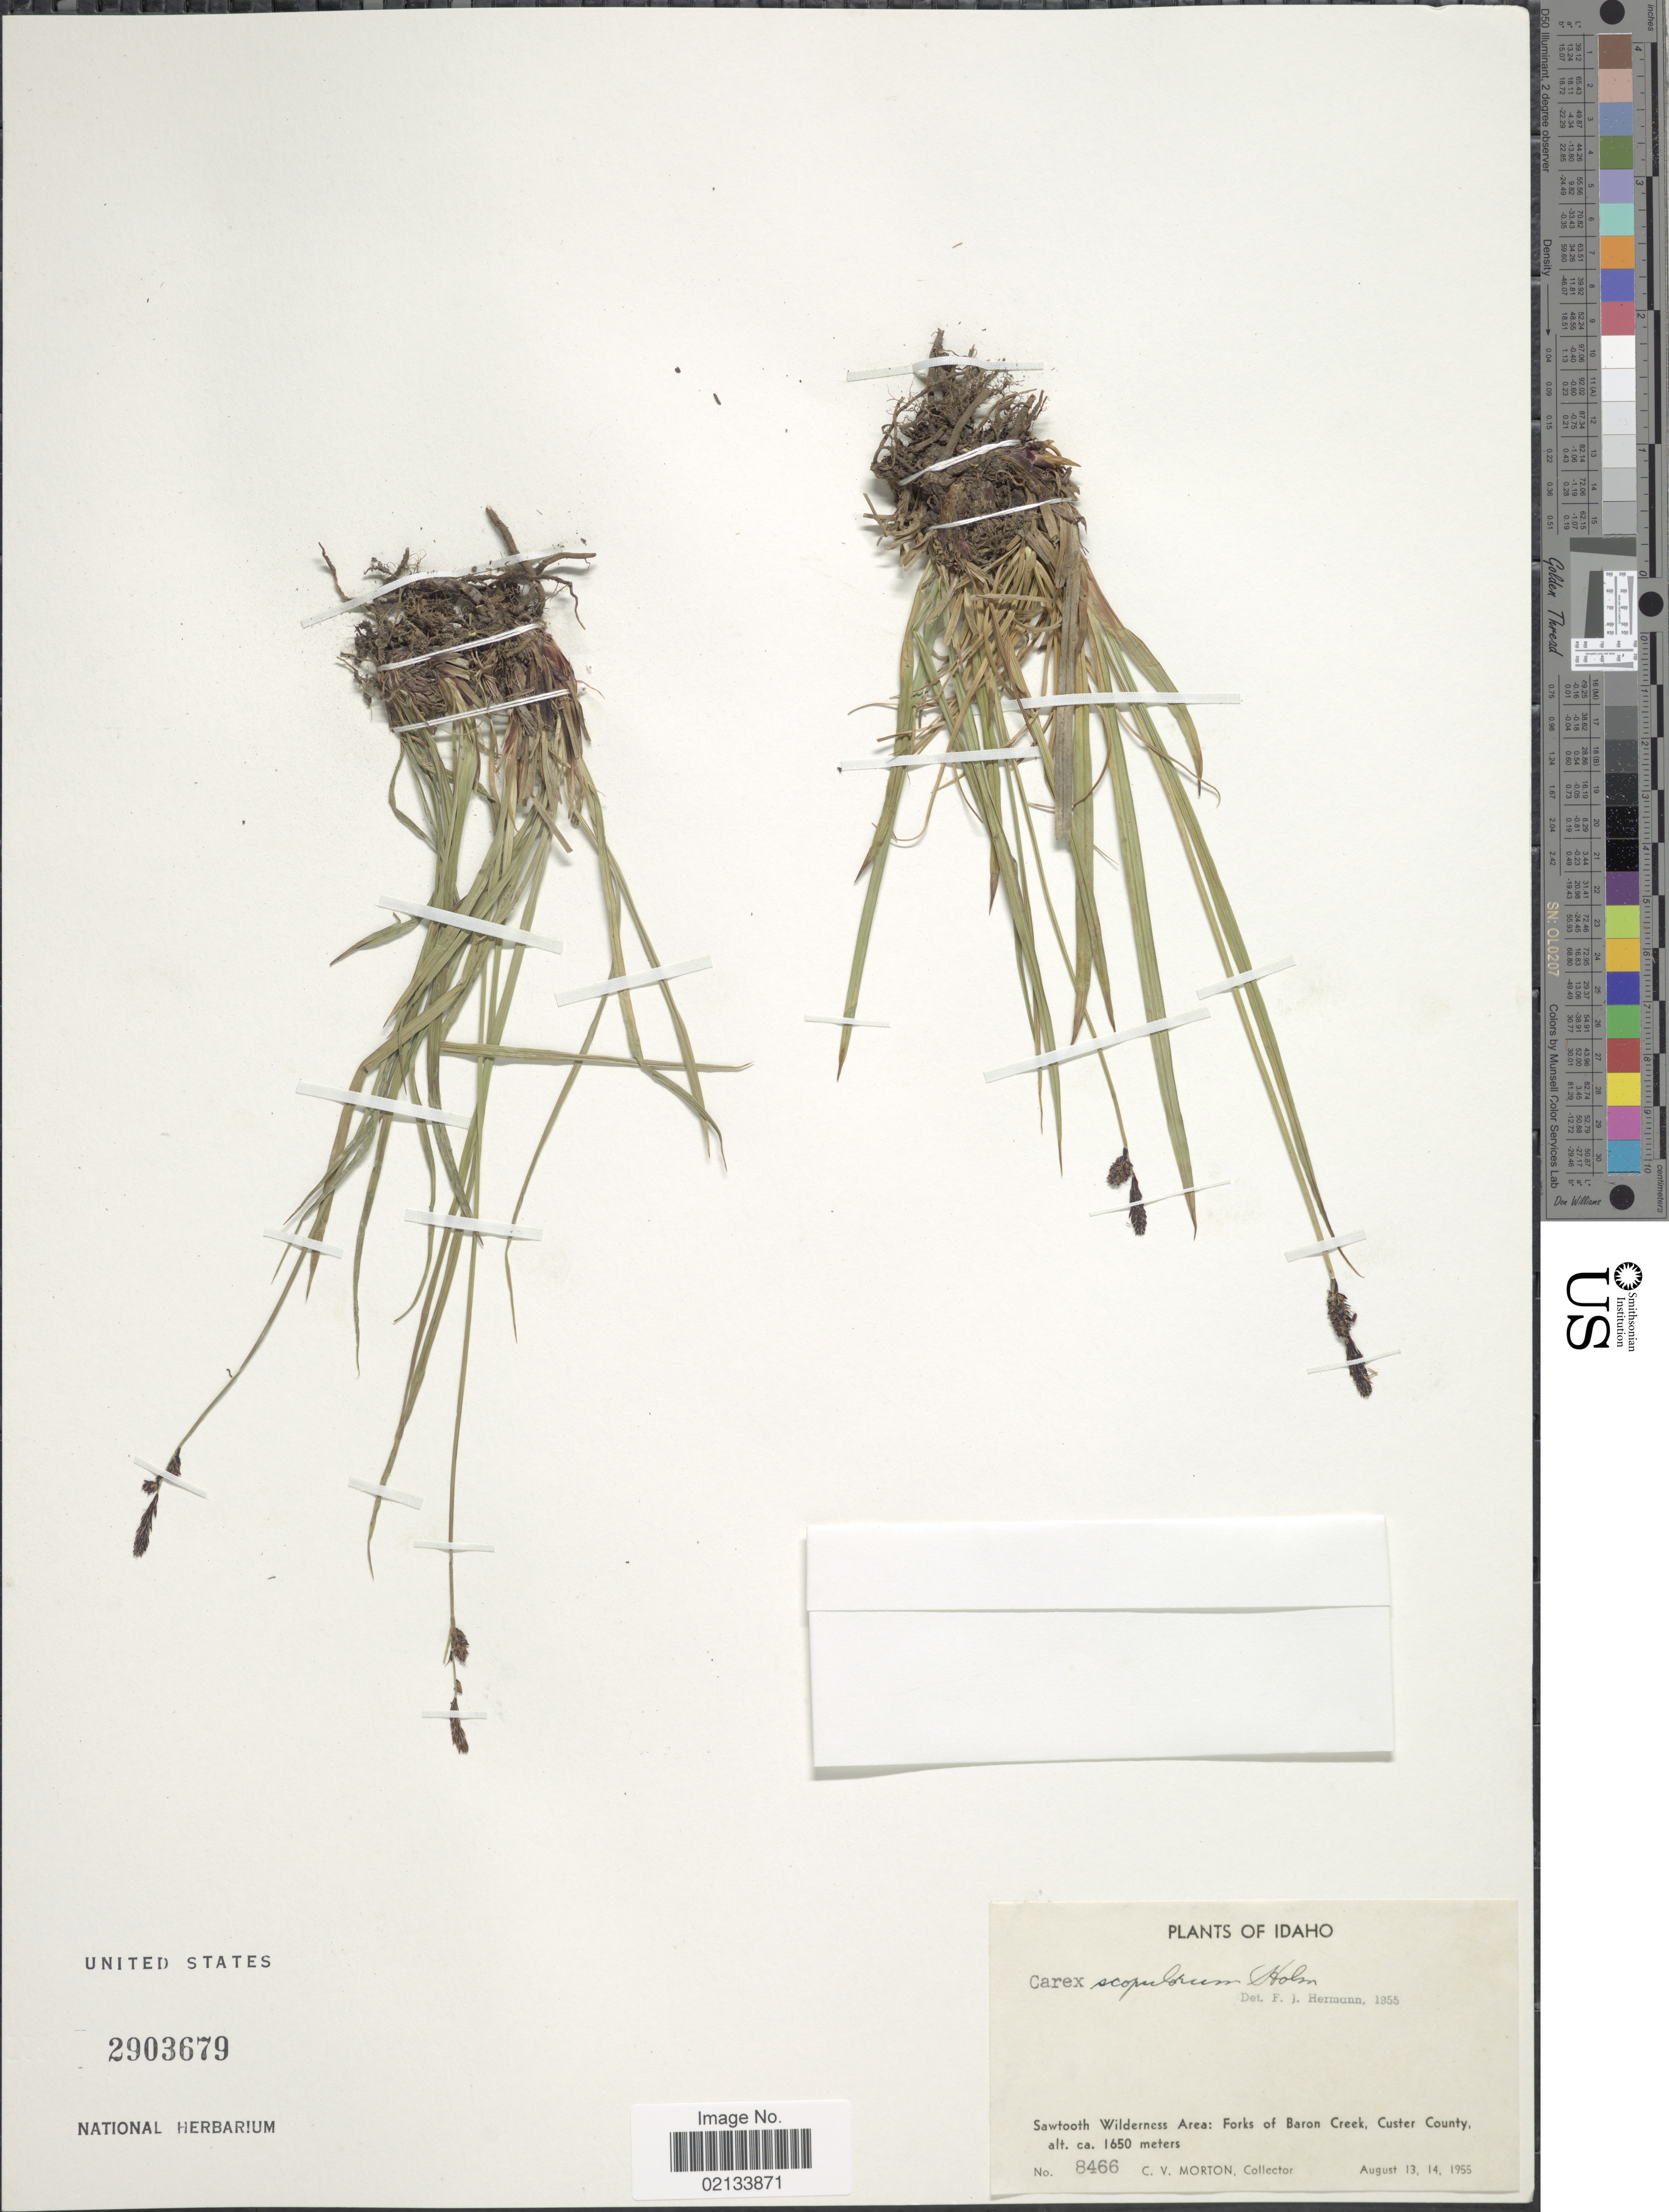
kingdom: Plantae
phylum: Tracheophyta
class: Liliopsida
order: Poales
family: Cyperaceae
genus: Carex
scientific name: Carex scopulorum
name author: Holm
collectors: C. V. Morton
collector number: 8466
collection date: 1955-08-13/1955-08-14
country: United States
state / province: Idaho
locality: Sawtooth Wilderness Area: Forks of Baron Creeek, Custer County.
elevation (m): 1650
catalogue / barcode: US 2903679